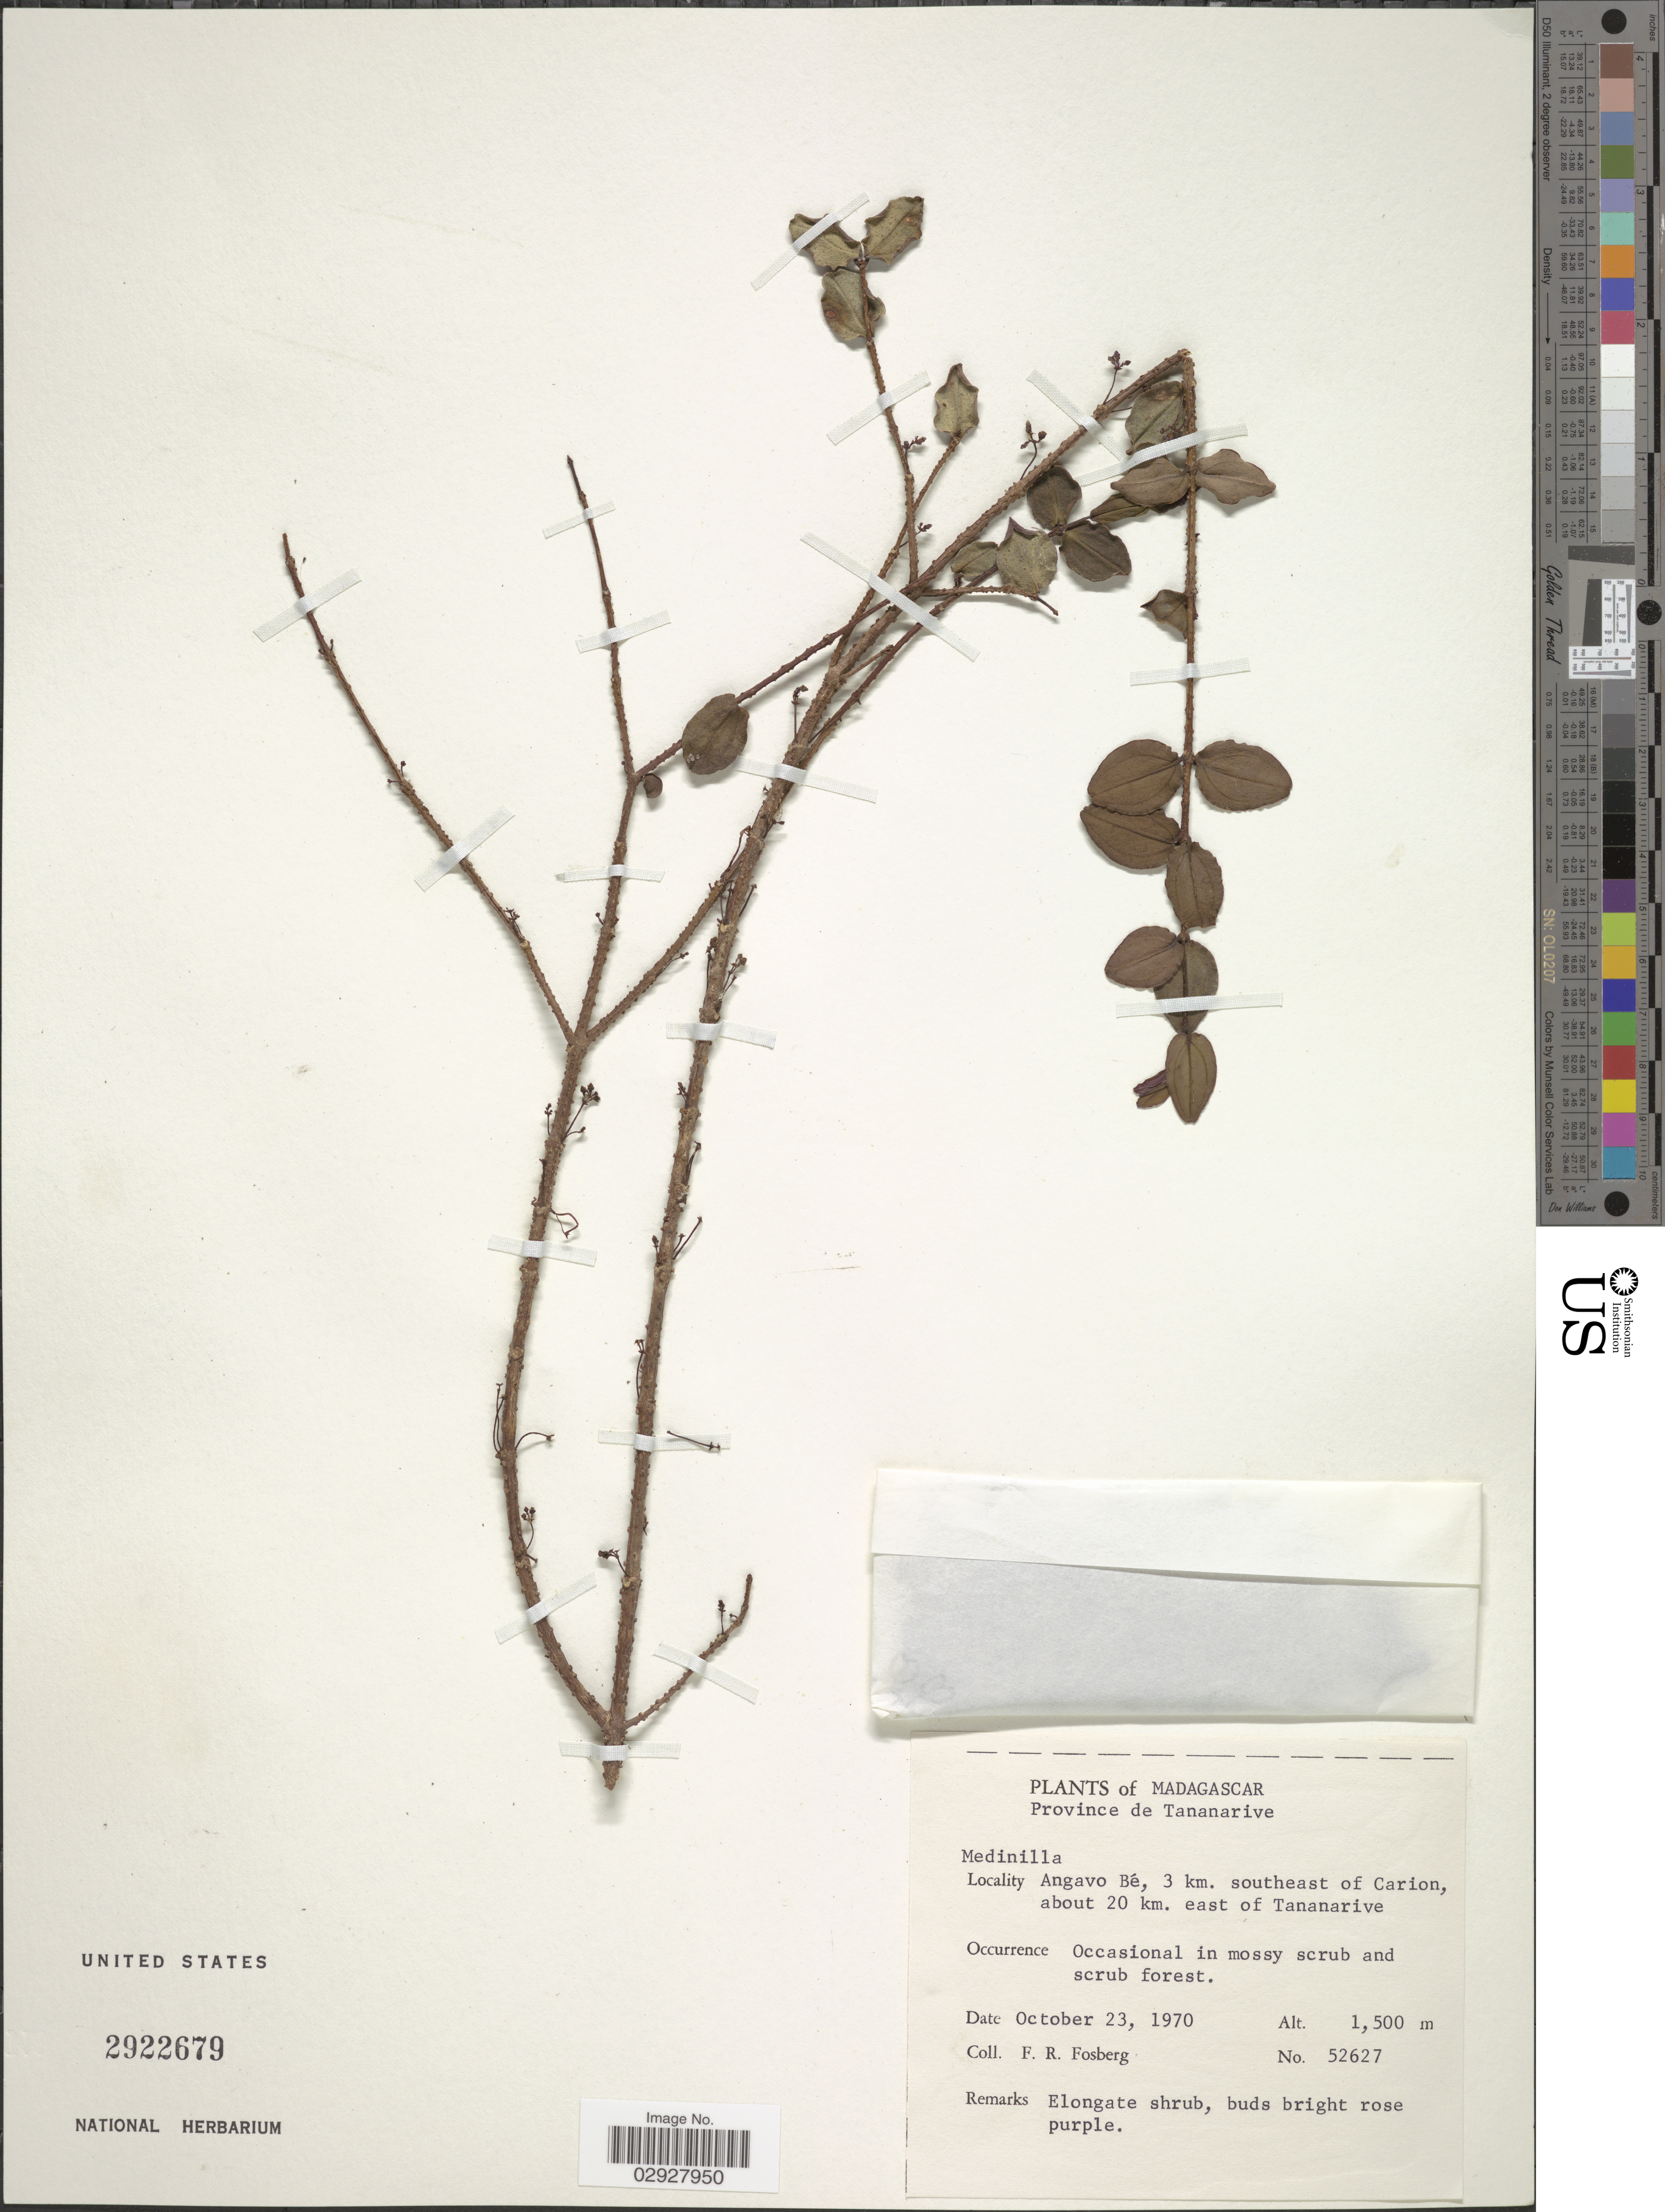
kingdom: Plantae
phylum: Tracheophyta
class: Magnoliopsida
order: Myrtales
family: Melastomataceae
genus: Medinilla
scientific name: Medinilla sp.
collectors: F. R. Fosberg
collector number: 52627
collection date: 1970-10-23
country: Madagascar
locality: Province of Tananarive, Angavo Bé, 3 km. southeast of Carion, about 20 km. east of Tananarive.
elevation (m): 1500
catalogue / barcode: US 2922679